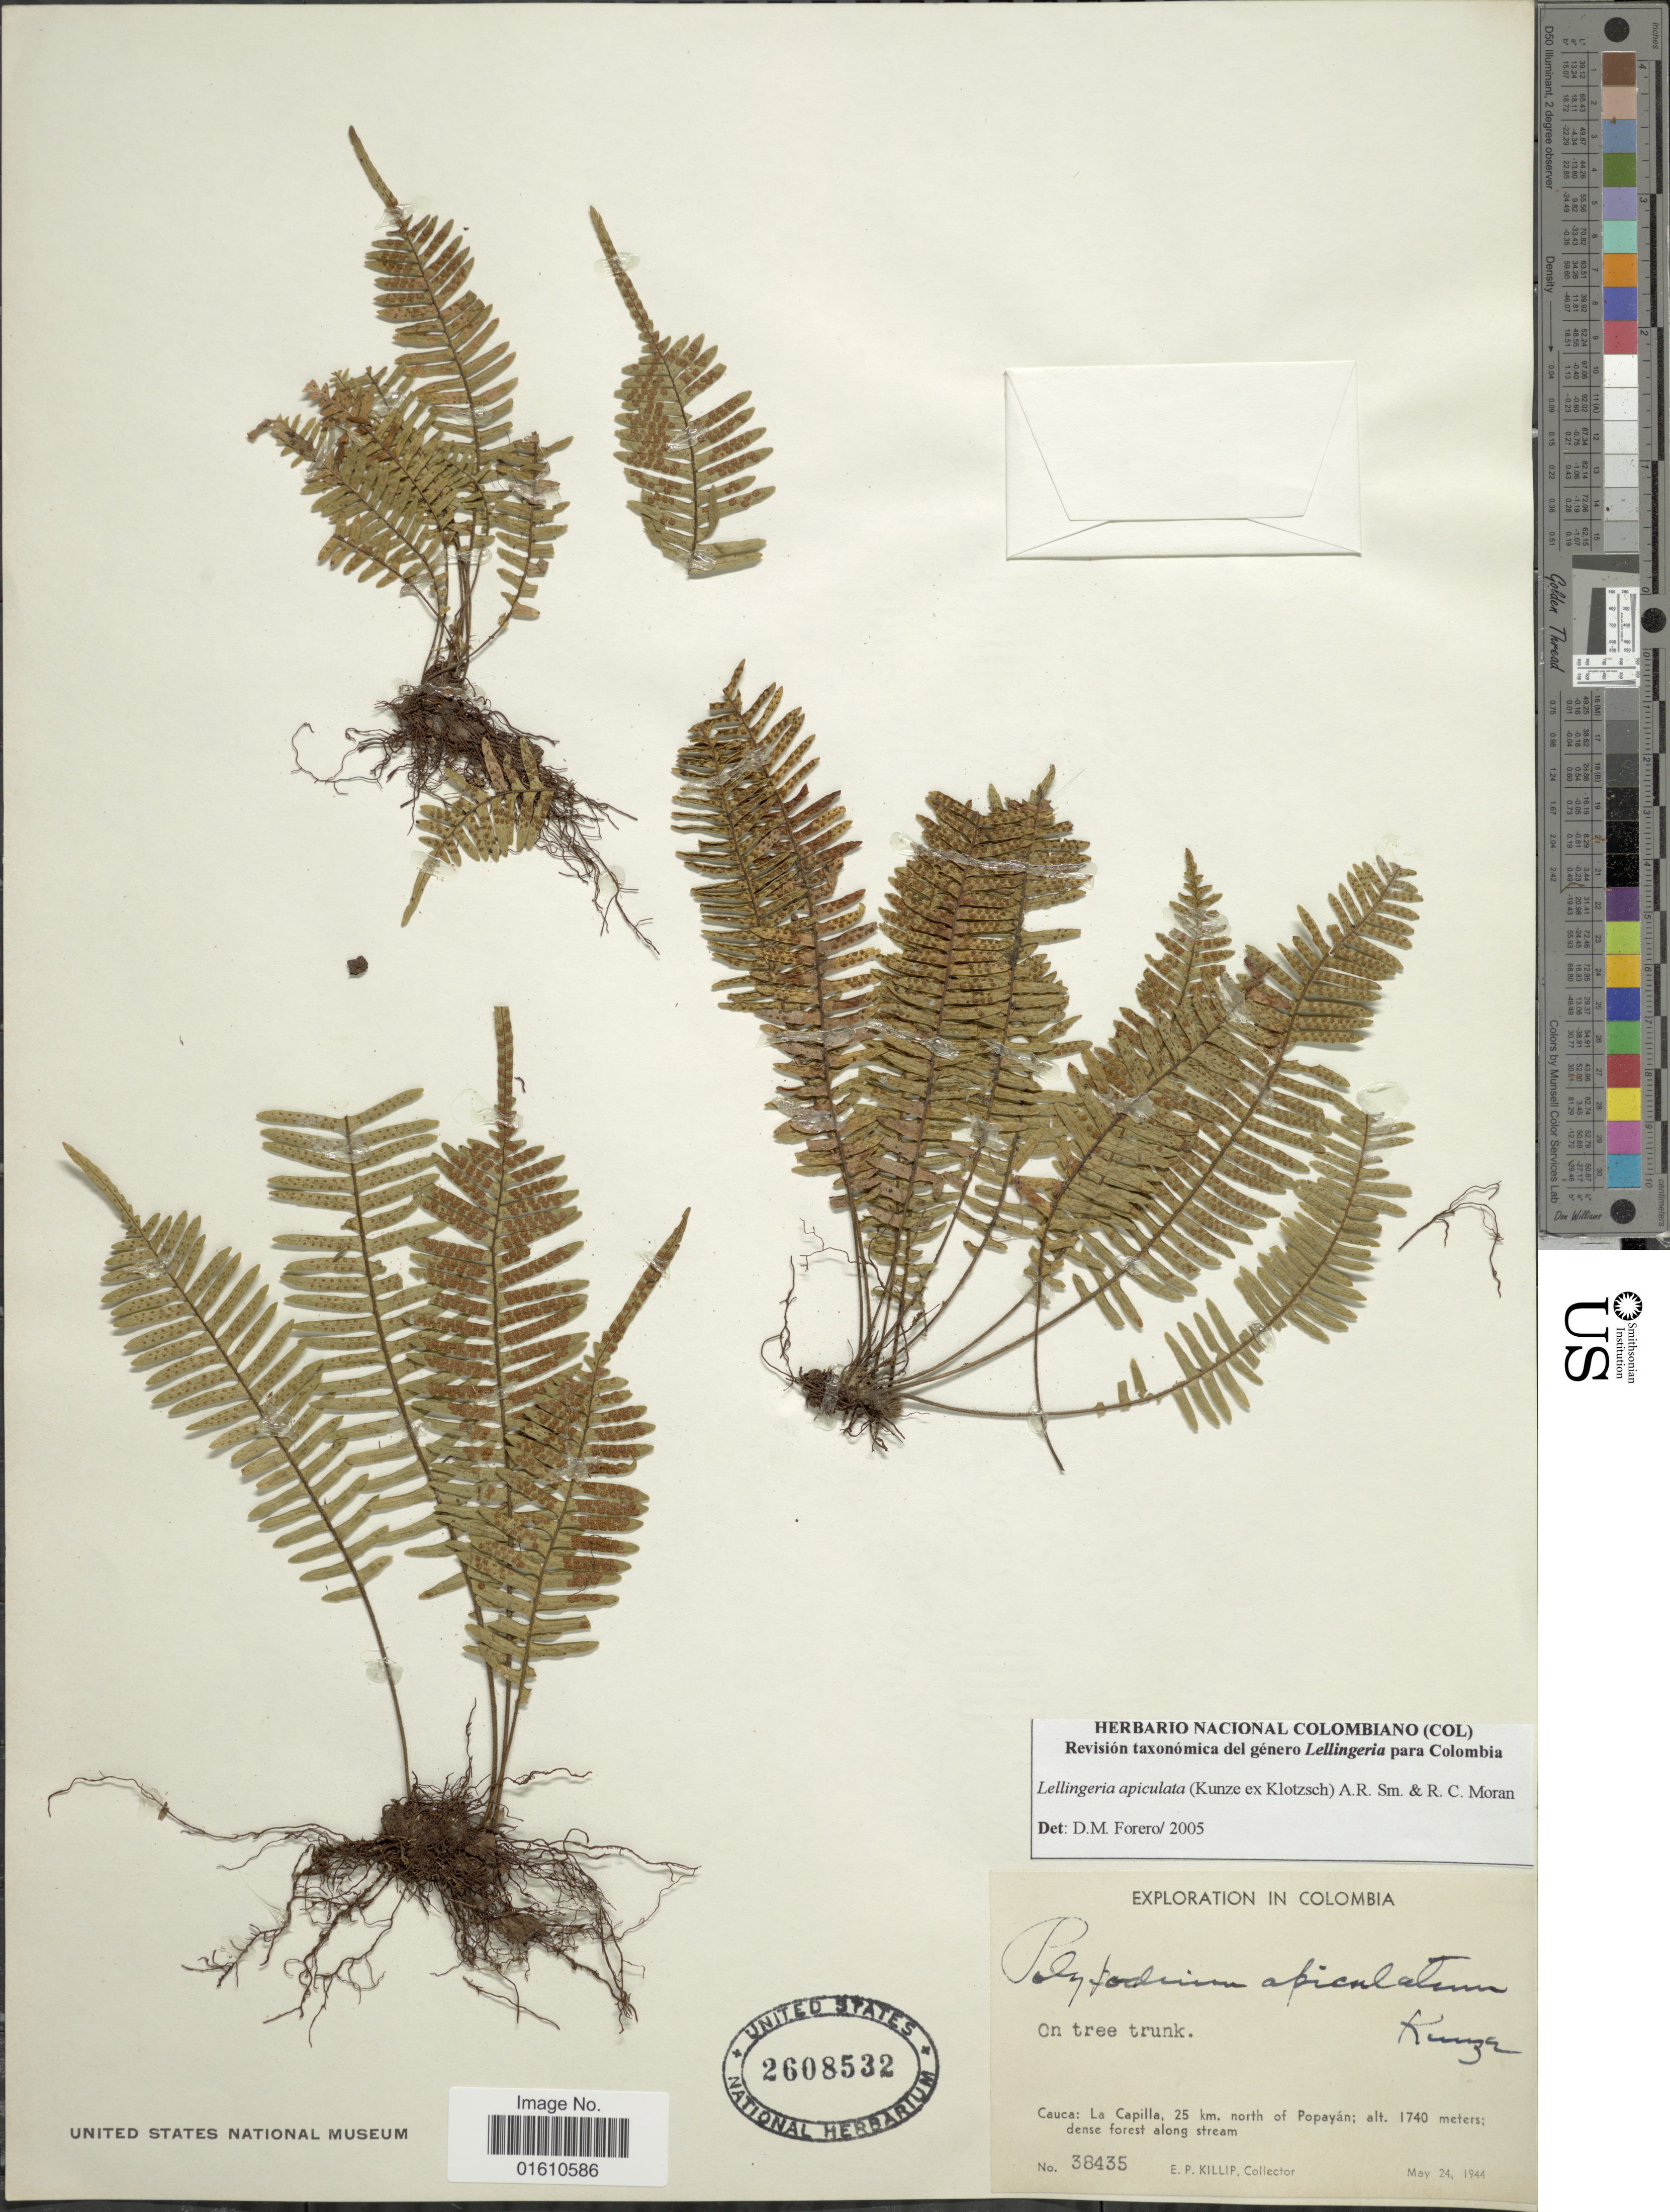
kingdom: Plantae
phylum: Tracheophyta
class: Polypodiopsida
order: Polypodiales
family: Polypodiaceae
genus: Lellingeria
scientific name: Lellingeria apiculata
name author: (Kunze ex Klotzsch) A.R. Sm. & R.C. Moran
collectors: E. P. Killip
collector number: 38435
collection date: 1944-05-24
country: Colombia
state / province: Cauca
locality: Cauca: La Capilla, 25 km. north of Popayan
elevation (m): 1740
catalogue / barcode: US 2608532